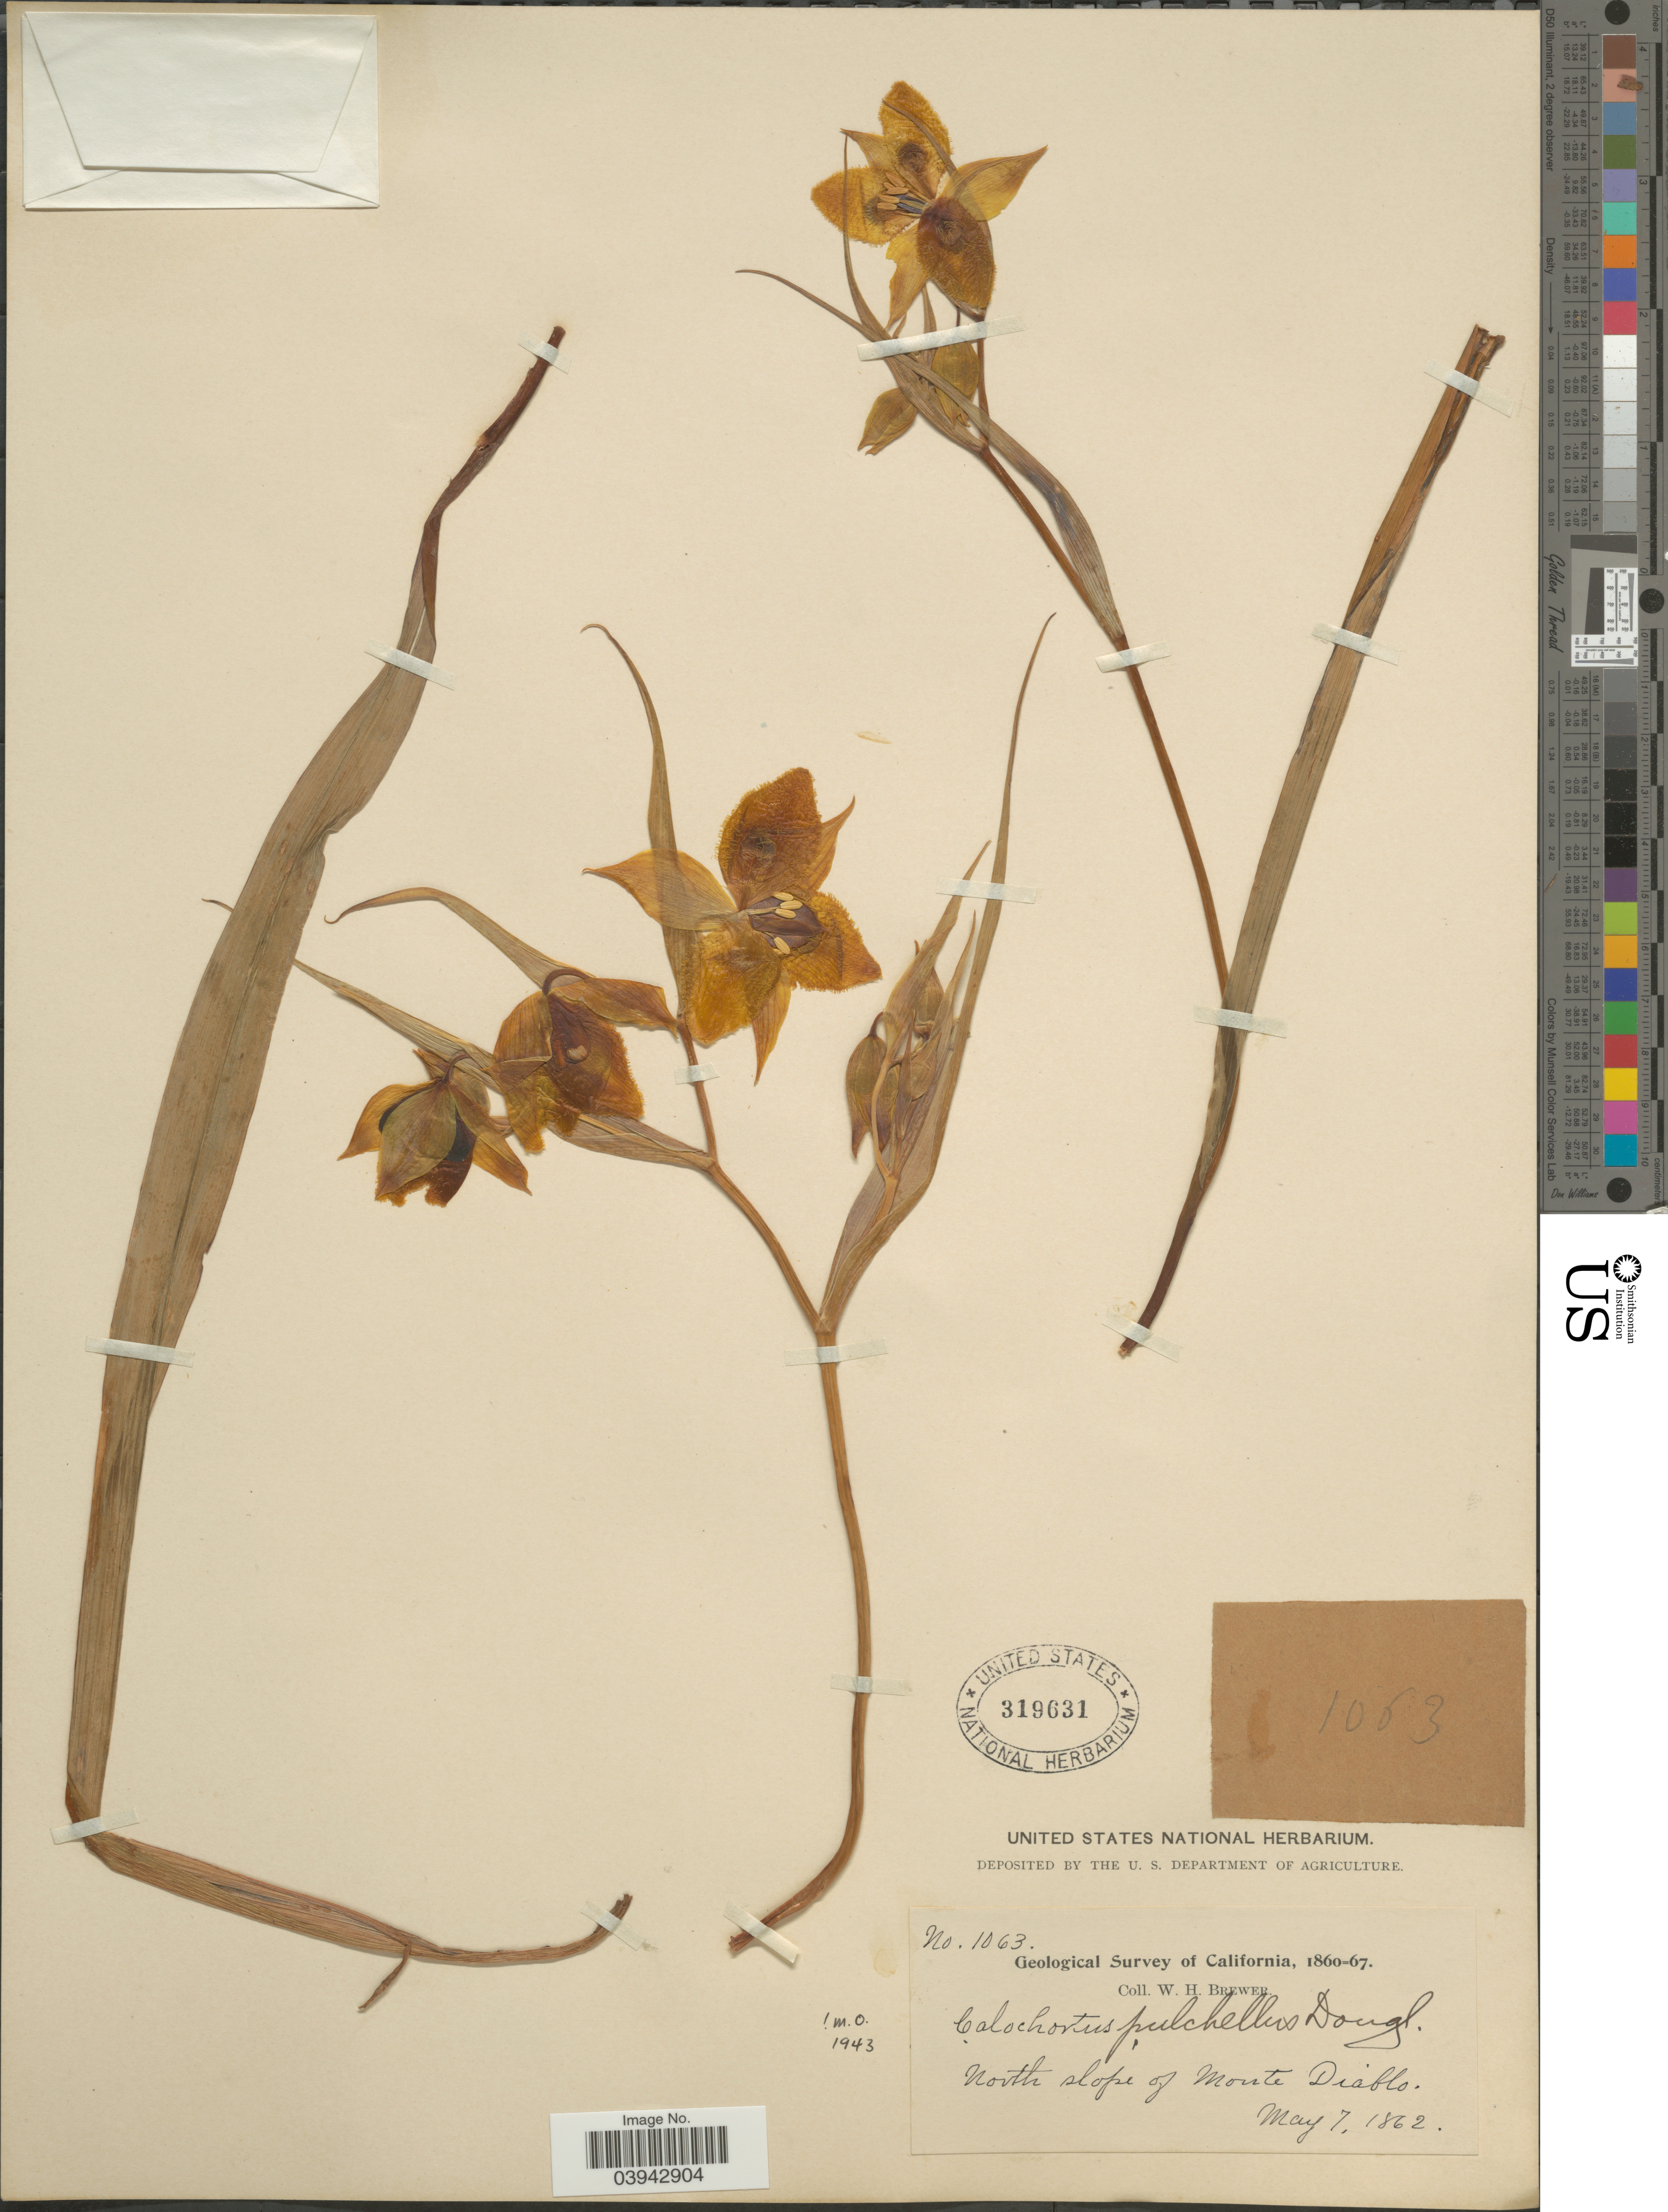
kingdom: Plantae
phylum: Tracheophyta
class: Liliopsida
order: Liliales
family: Liliaceae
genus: Calochortus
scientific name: Calochortus pulchellus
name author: (Benth.) Alph. Wood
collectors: W. H. Brewer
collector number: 1063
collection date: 1862-05-07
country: United States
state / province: California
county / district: Contra Costa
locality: North slope of Monte Diablo.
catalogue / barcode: US 319631